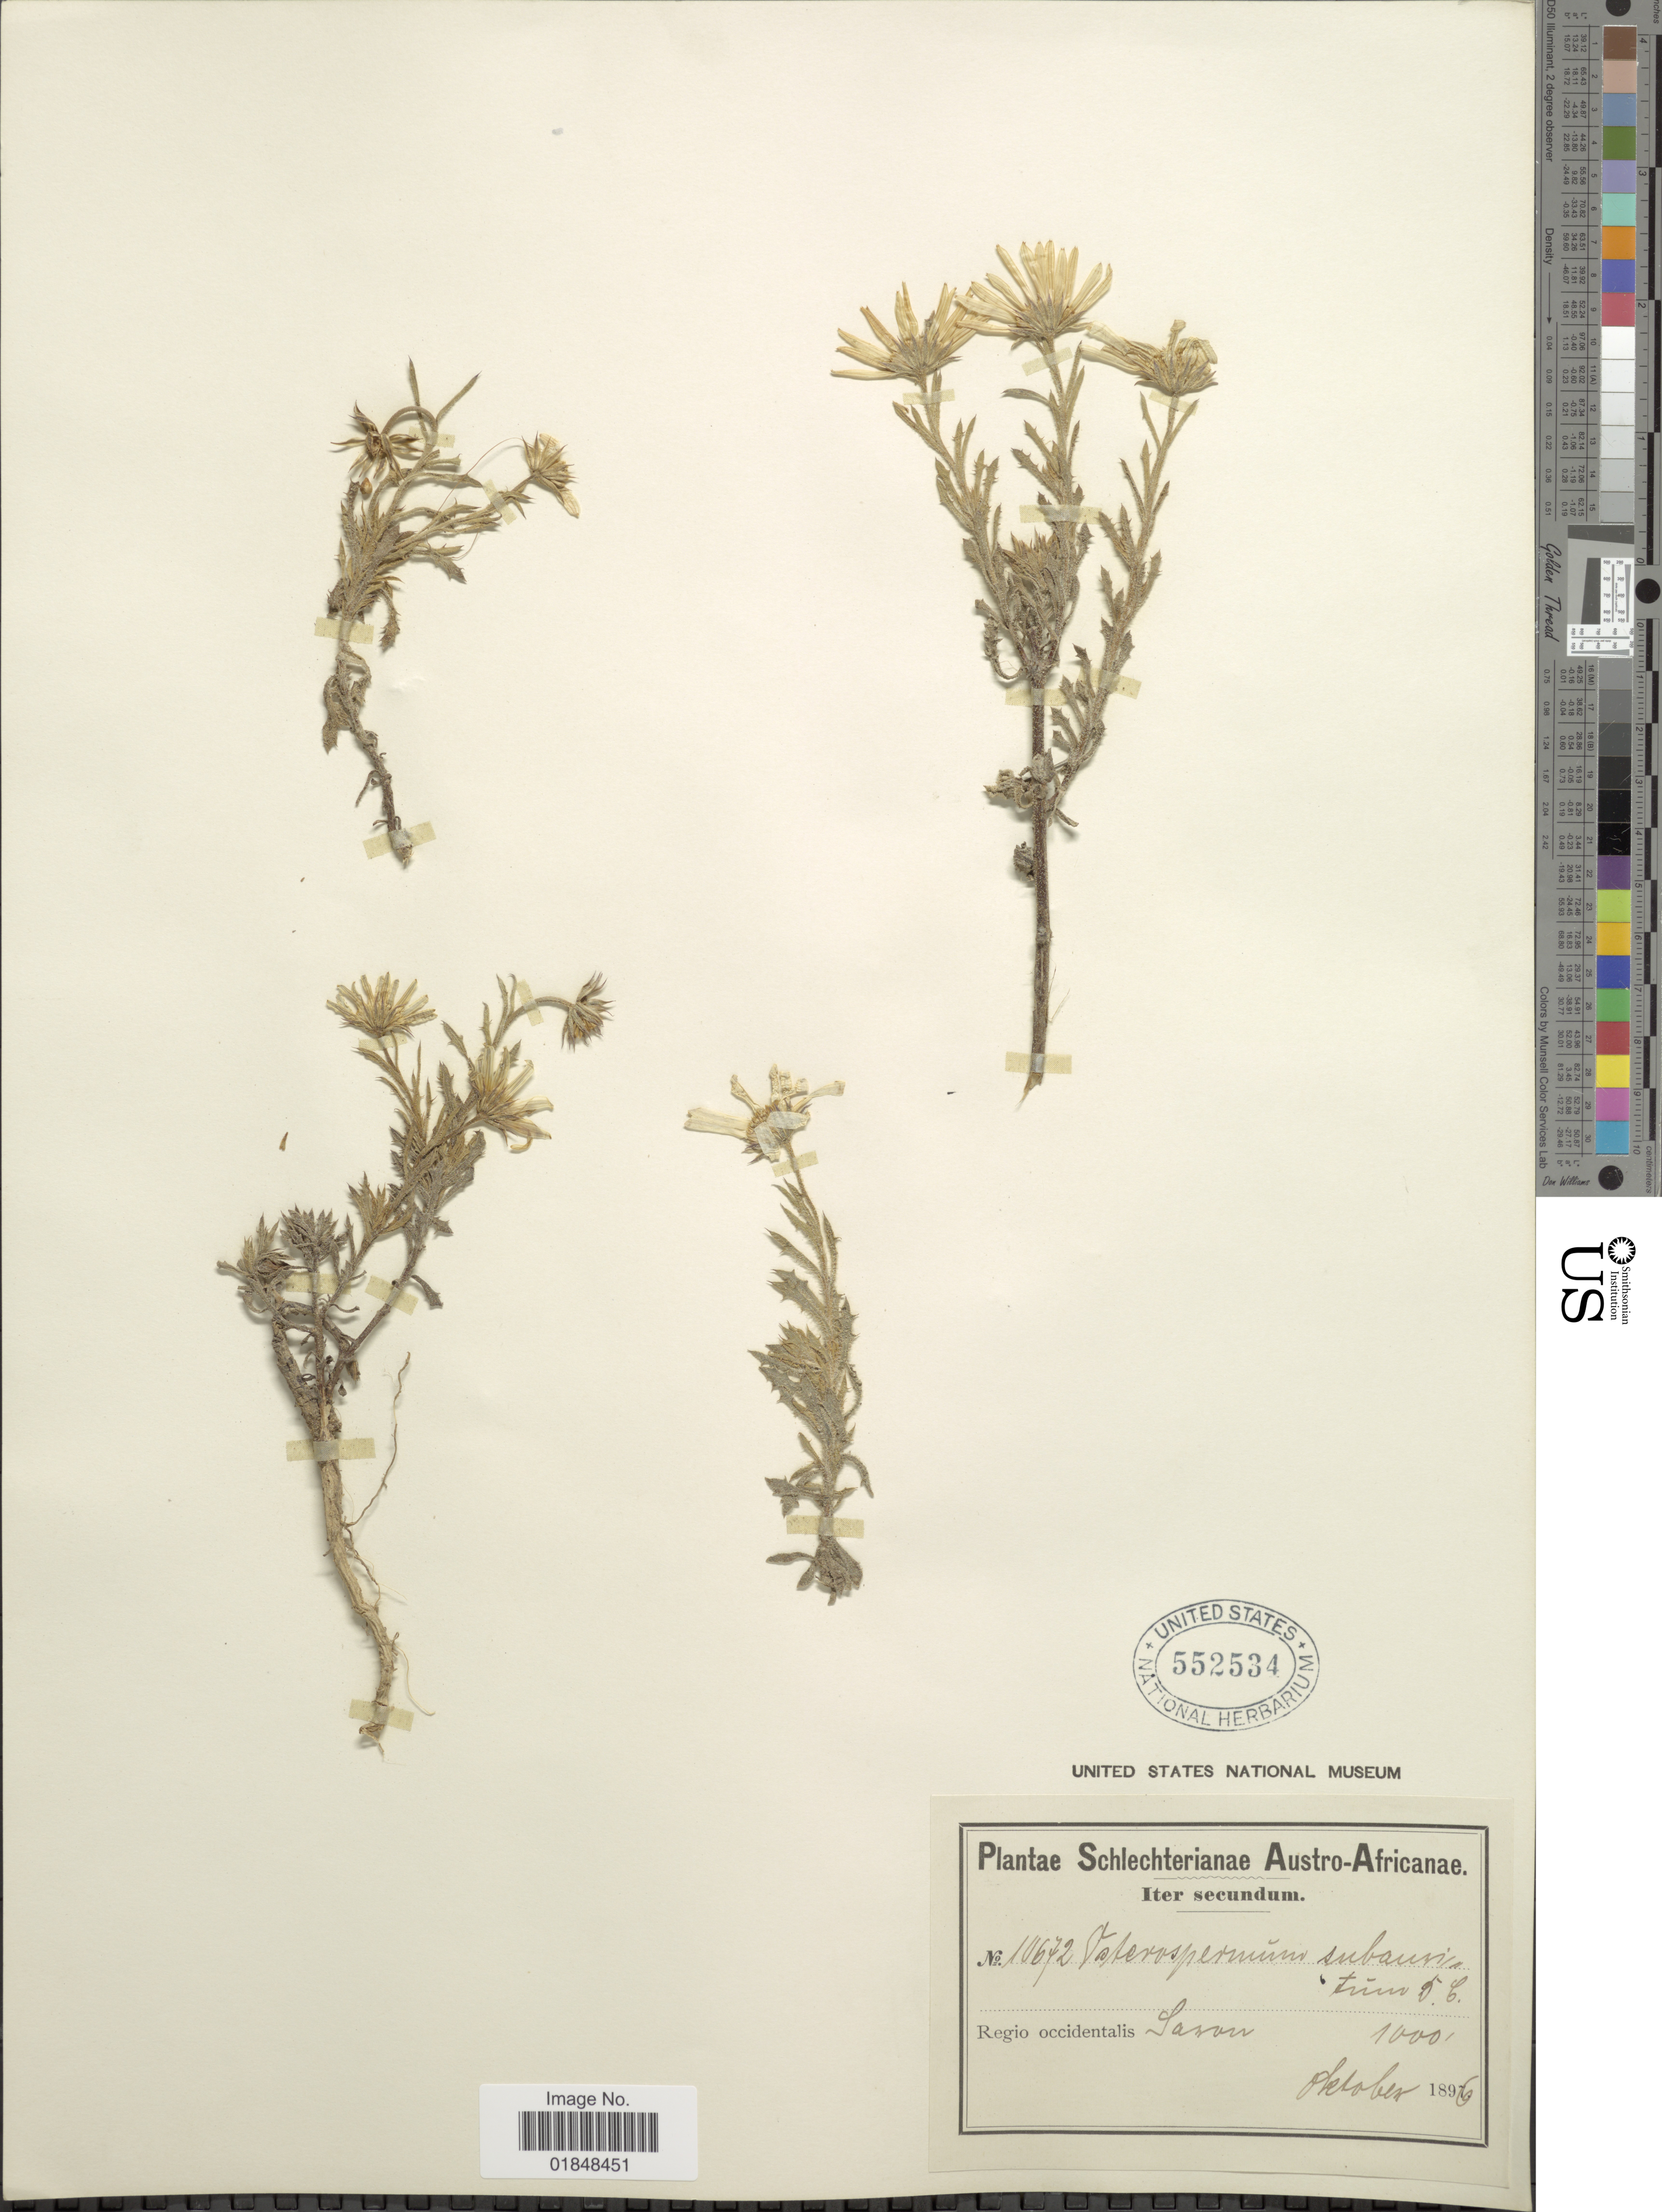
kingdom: Plantae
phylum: Tracheophyta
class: Magnoliopsida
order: Asterales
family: Asteraceae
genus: Osteospermum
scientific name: Osteospermum subauritum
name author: DC.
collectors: Schlechter, --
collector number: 10672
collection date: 1896-10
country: South Africa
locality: Regio occidentalis Saron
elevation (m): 305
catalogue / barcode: US 552534